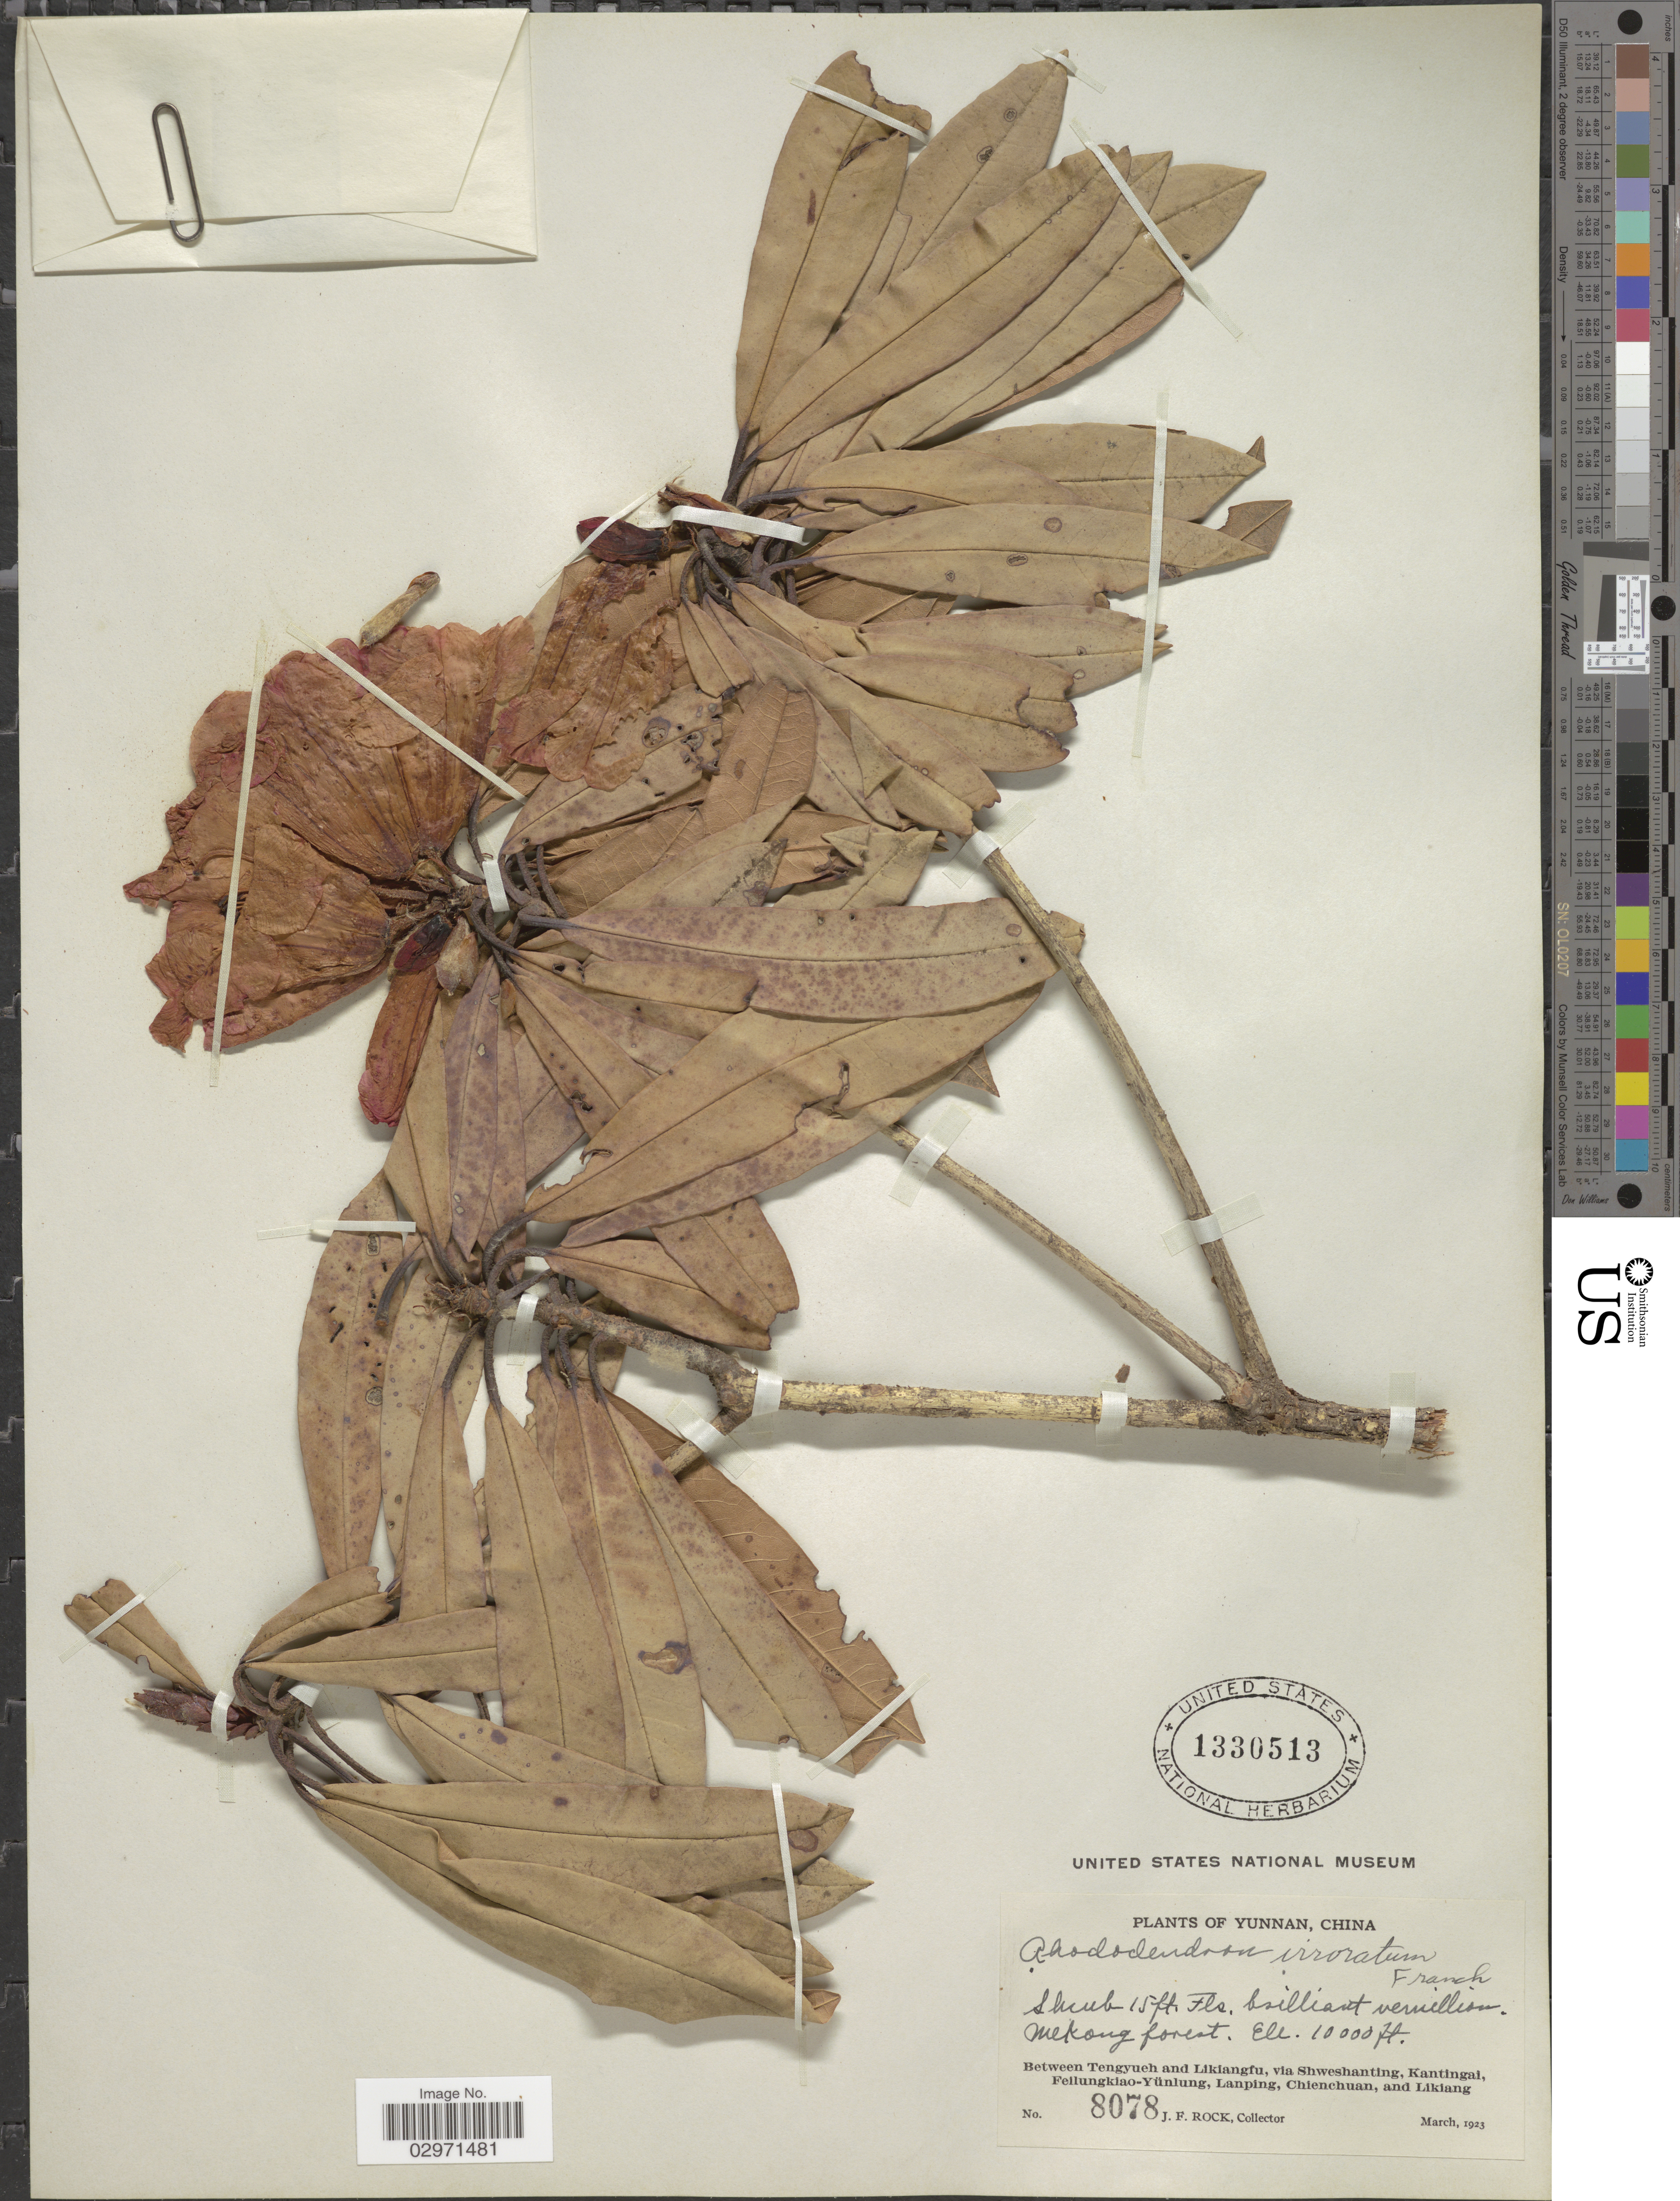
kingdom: Plantae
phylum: Tracheophyta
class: Magnoliopsida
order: Ericales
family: Ericaceae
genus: Rhododendron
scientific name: Rhododendron irroratum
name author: Franch.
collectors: J. Rock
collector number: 8078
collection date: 1923-03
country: China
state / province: Yunnan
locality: Mekong forest. Between Tengyueh and Likiangfu, via Shweshanting, Kantingai, Feilungkiao-Yünlung, Lanping, Chienchuan, and Likiang.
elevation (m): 3048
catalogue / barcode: US 1330513